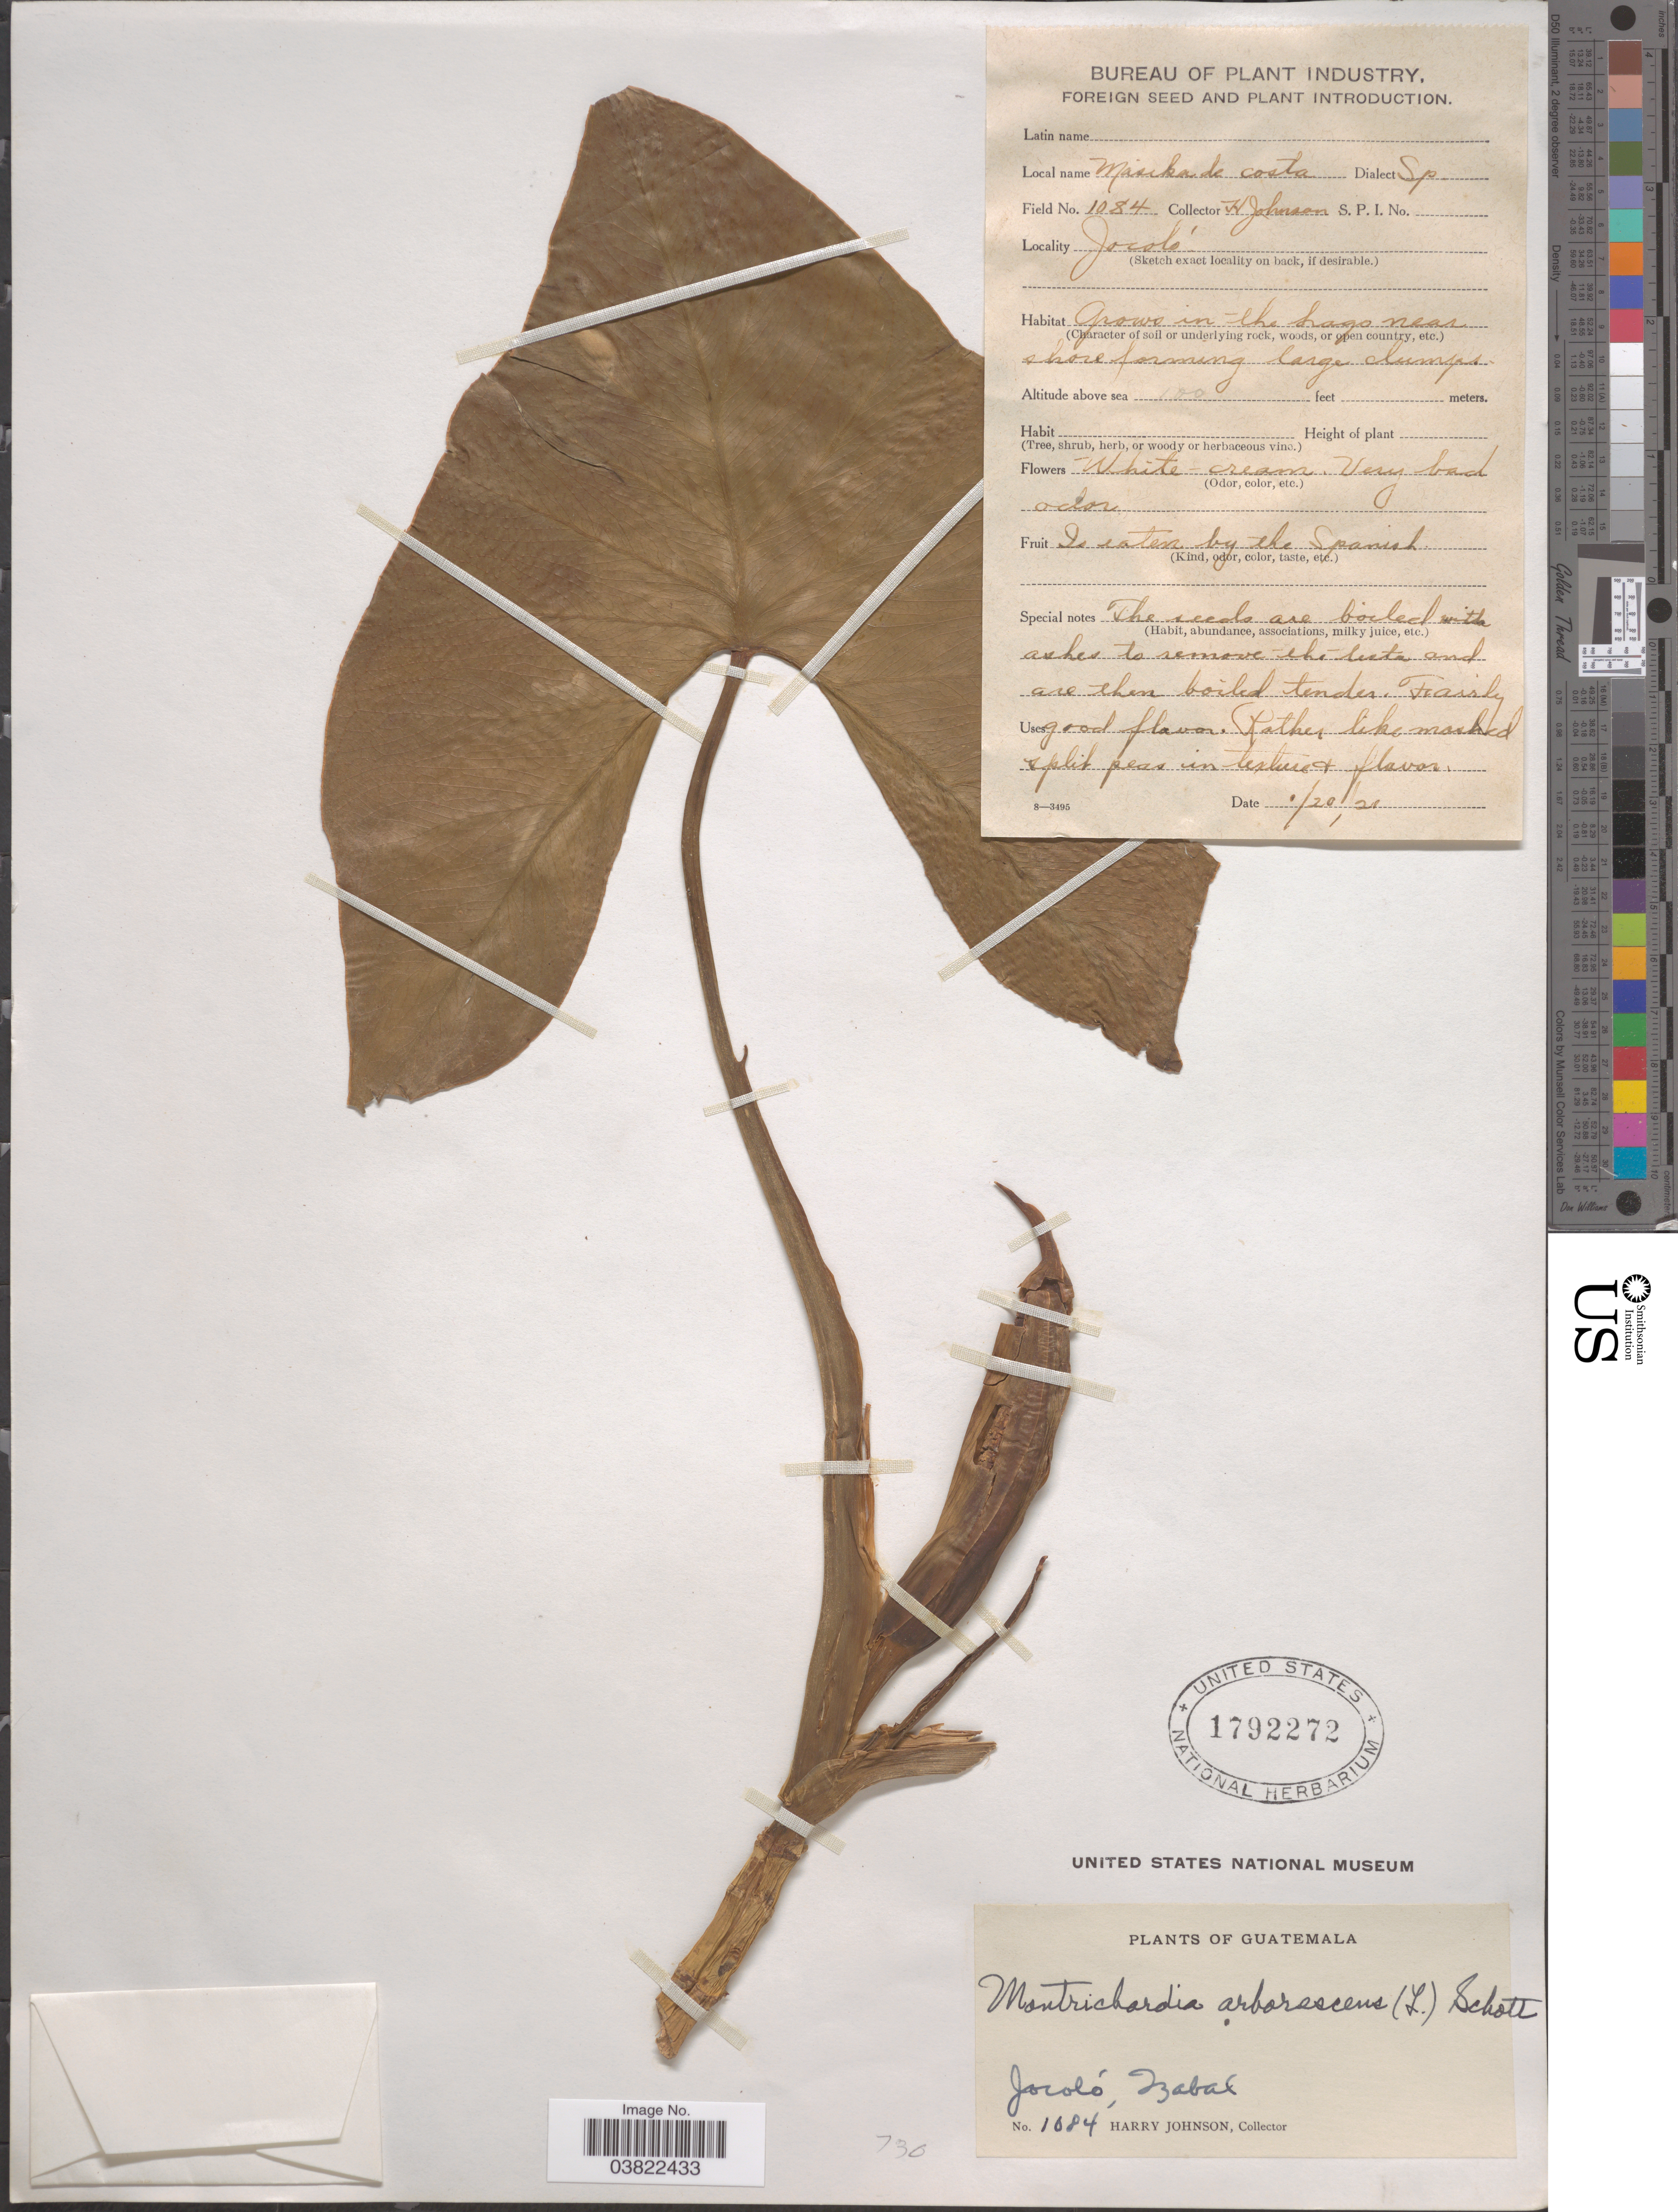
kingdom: Plantae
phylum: Tracheophyta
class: Liliopsida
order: Alismatales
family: Araceae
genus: Montrichardia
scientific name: Montrichardia arborea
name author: (Kunth) Schott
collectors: H. Johnson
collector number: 1084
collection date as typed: Transcribed d/m/y: 20/1/21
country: Guatemala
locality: Jocoló, Babat.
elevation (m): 30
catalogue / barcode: US 1792272